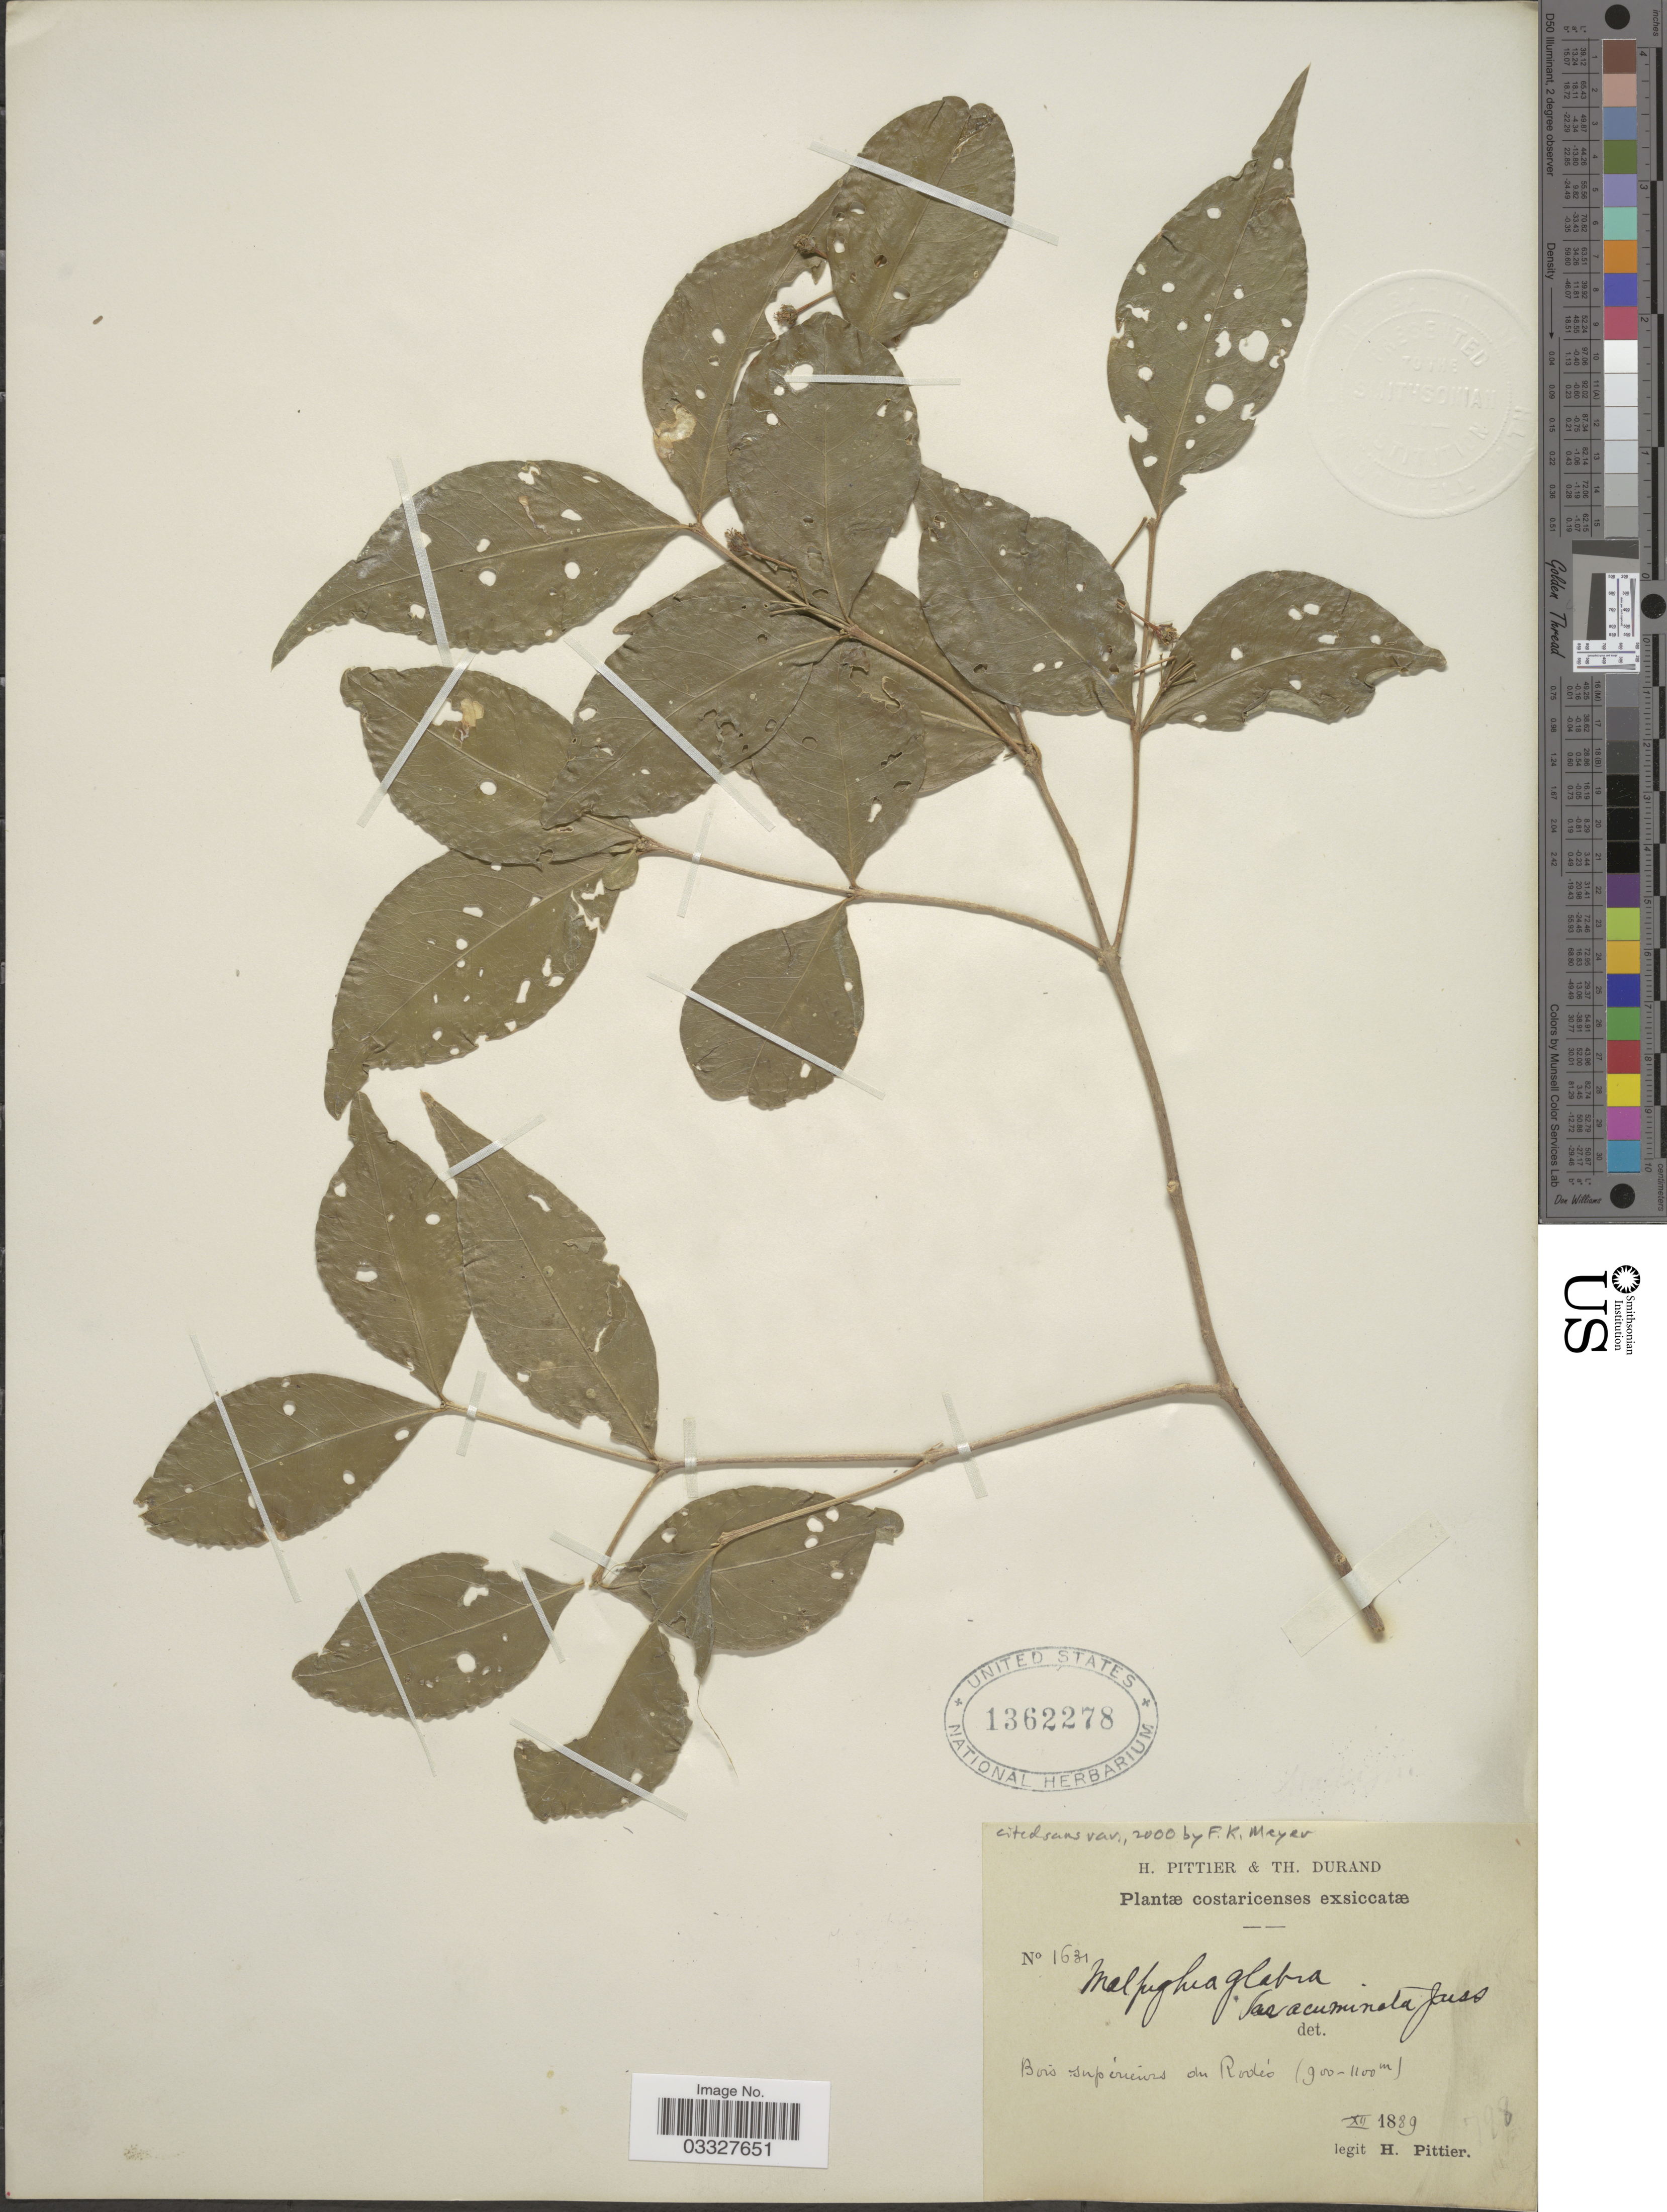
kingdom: Plantae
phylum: Tracheophyta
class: Magnoliopsida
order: Malpighiales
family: Malpighiaceae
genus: Malpighia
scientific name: Malpighia glabra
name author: L.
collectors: H. F. Pittier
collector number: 1631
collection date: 1889-12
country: Costa Rica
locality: Bois supérieurs du Rodéo.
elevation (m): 900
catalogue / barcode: US 1362278